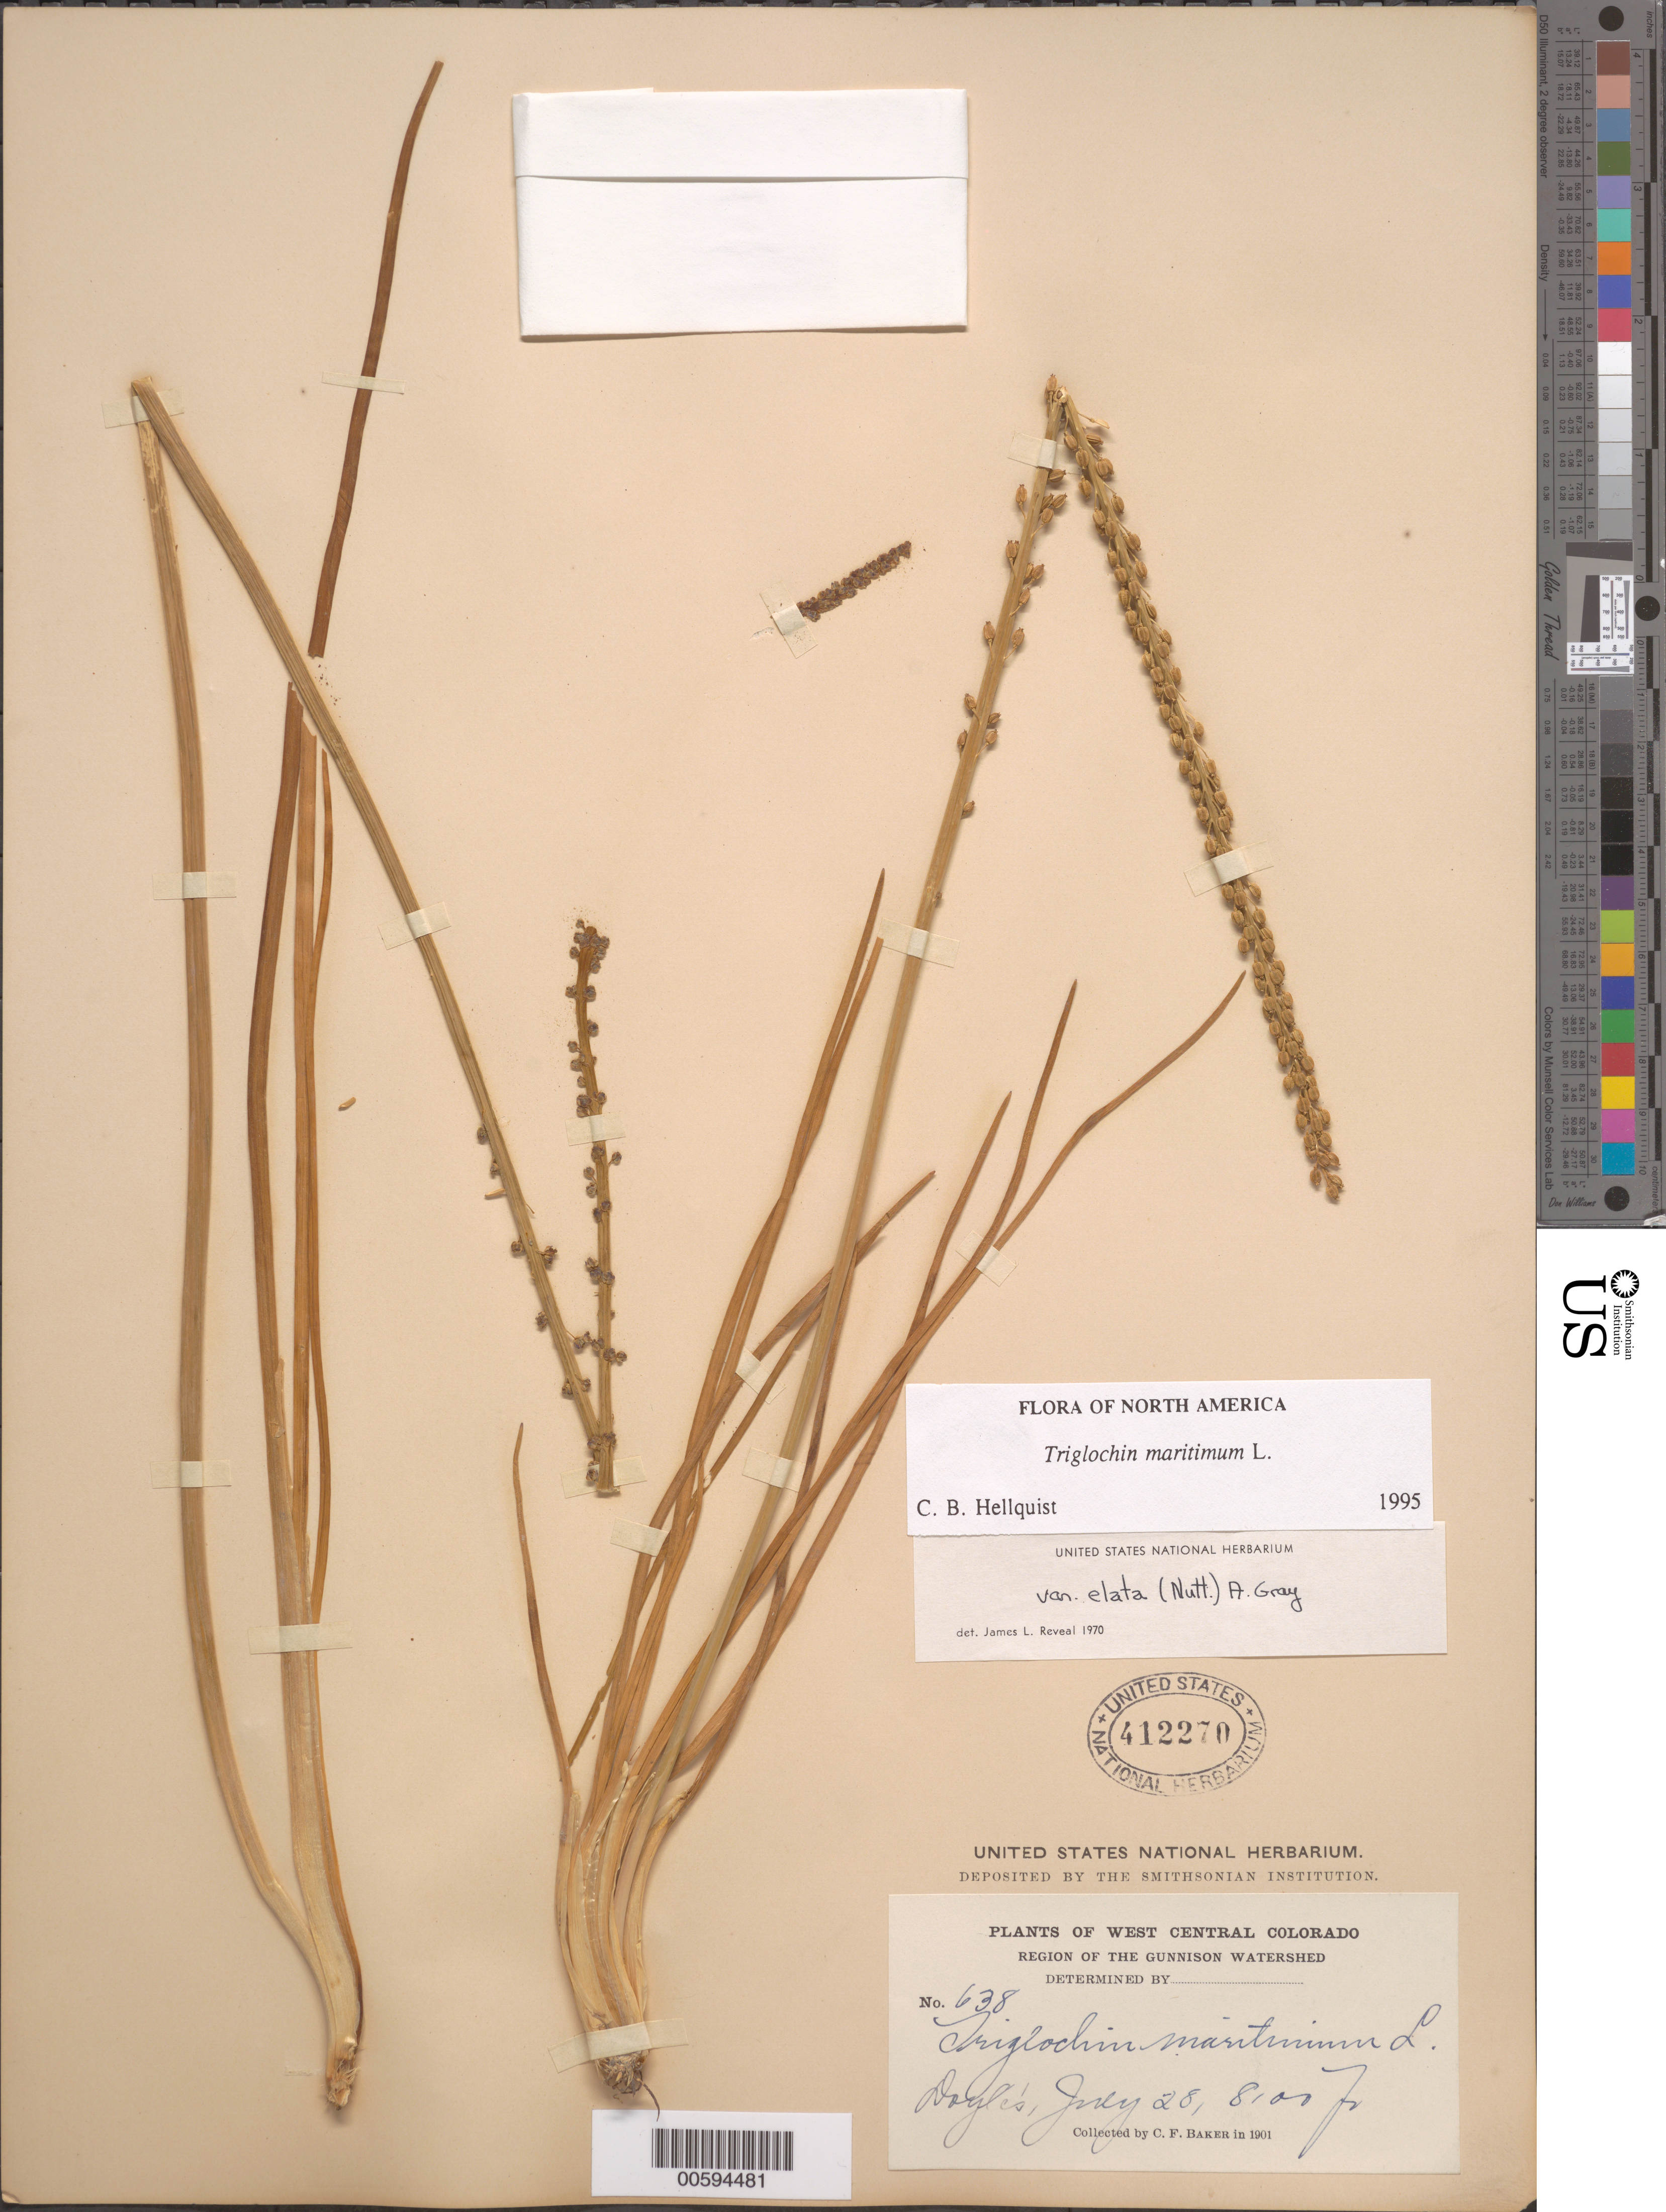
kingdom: Plantae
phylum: Tracheophyta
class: Liliopsida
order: Alismatales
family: Juncaginaceae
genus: Triglochin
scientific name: Triglochin maritima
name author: L.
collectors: C. F. Baker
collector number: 638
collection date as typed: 28 Jul 1901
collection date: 1901-07-28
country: United States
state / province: Colorado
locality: Doyles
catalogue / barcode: US 412270